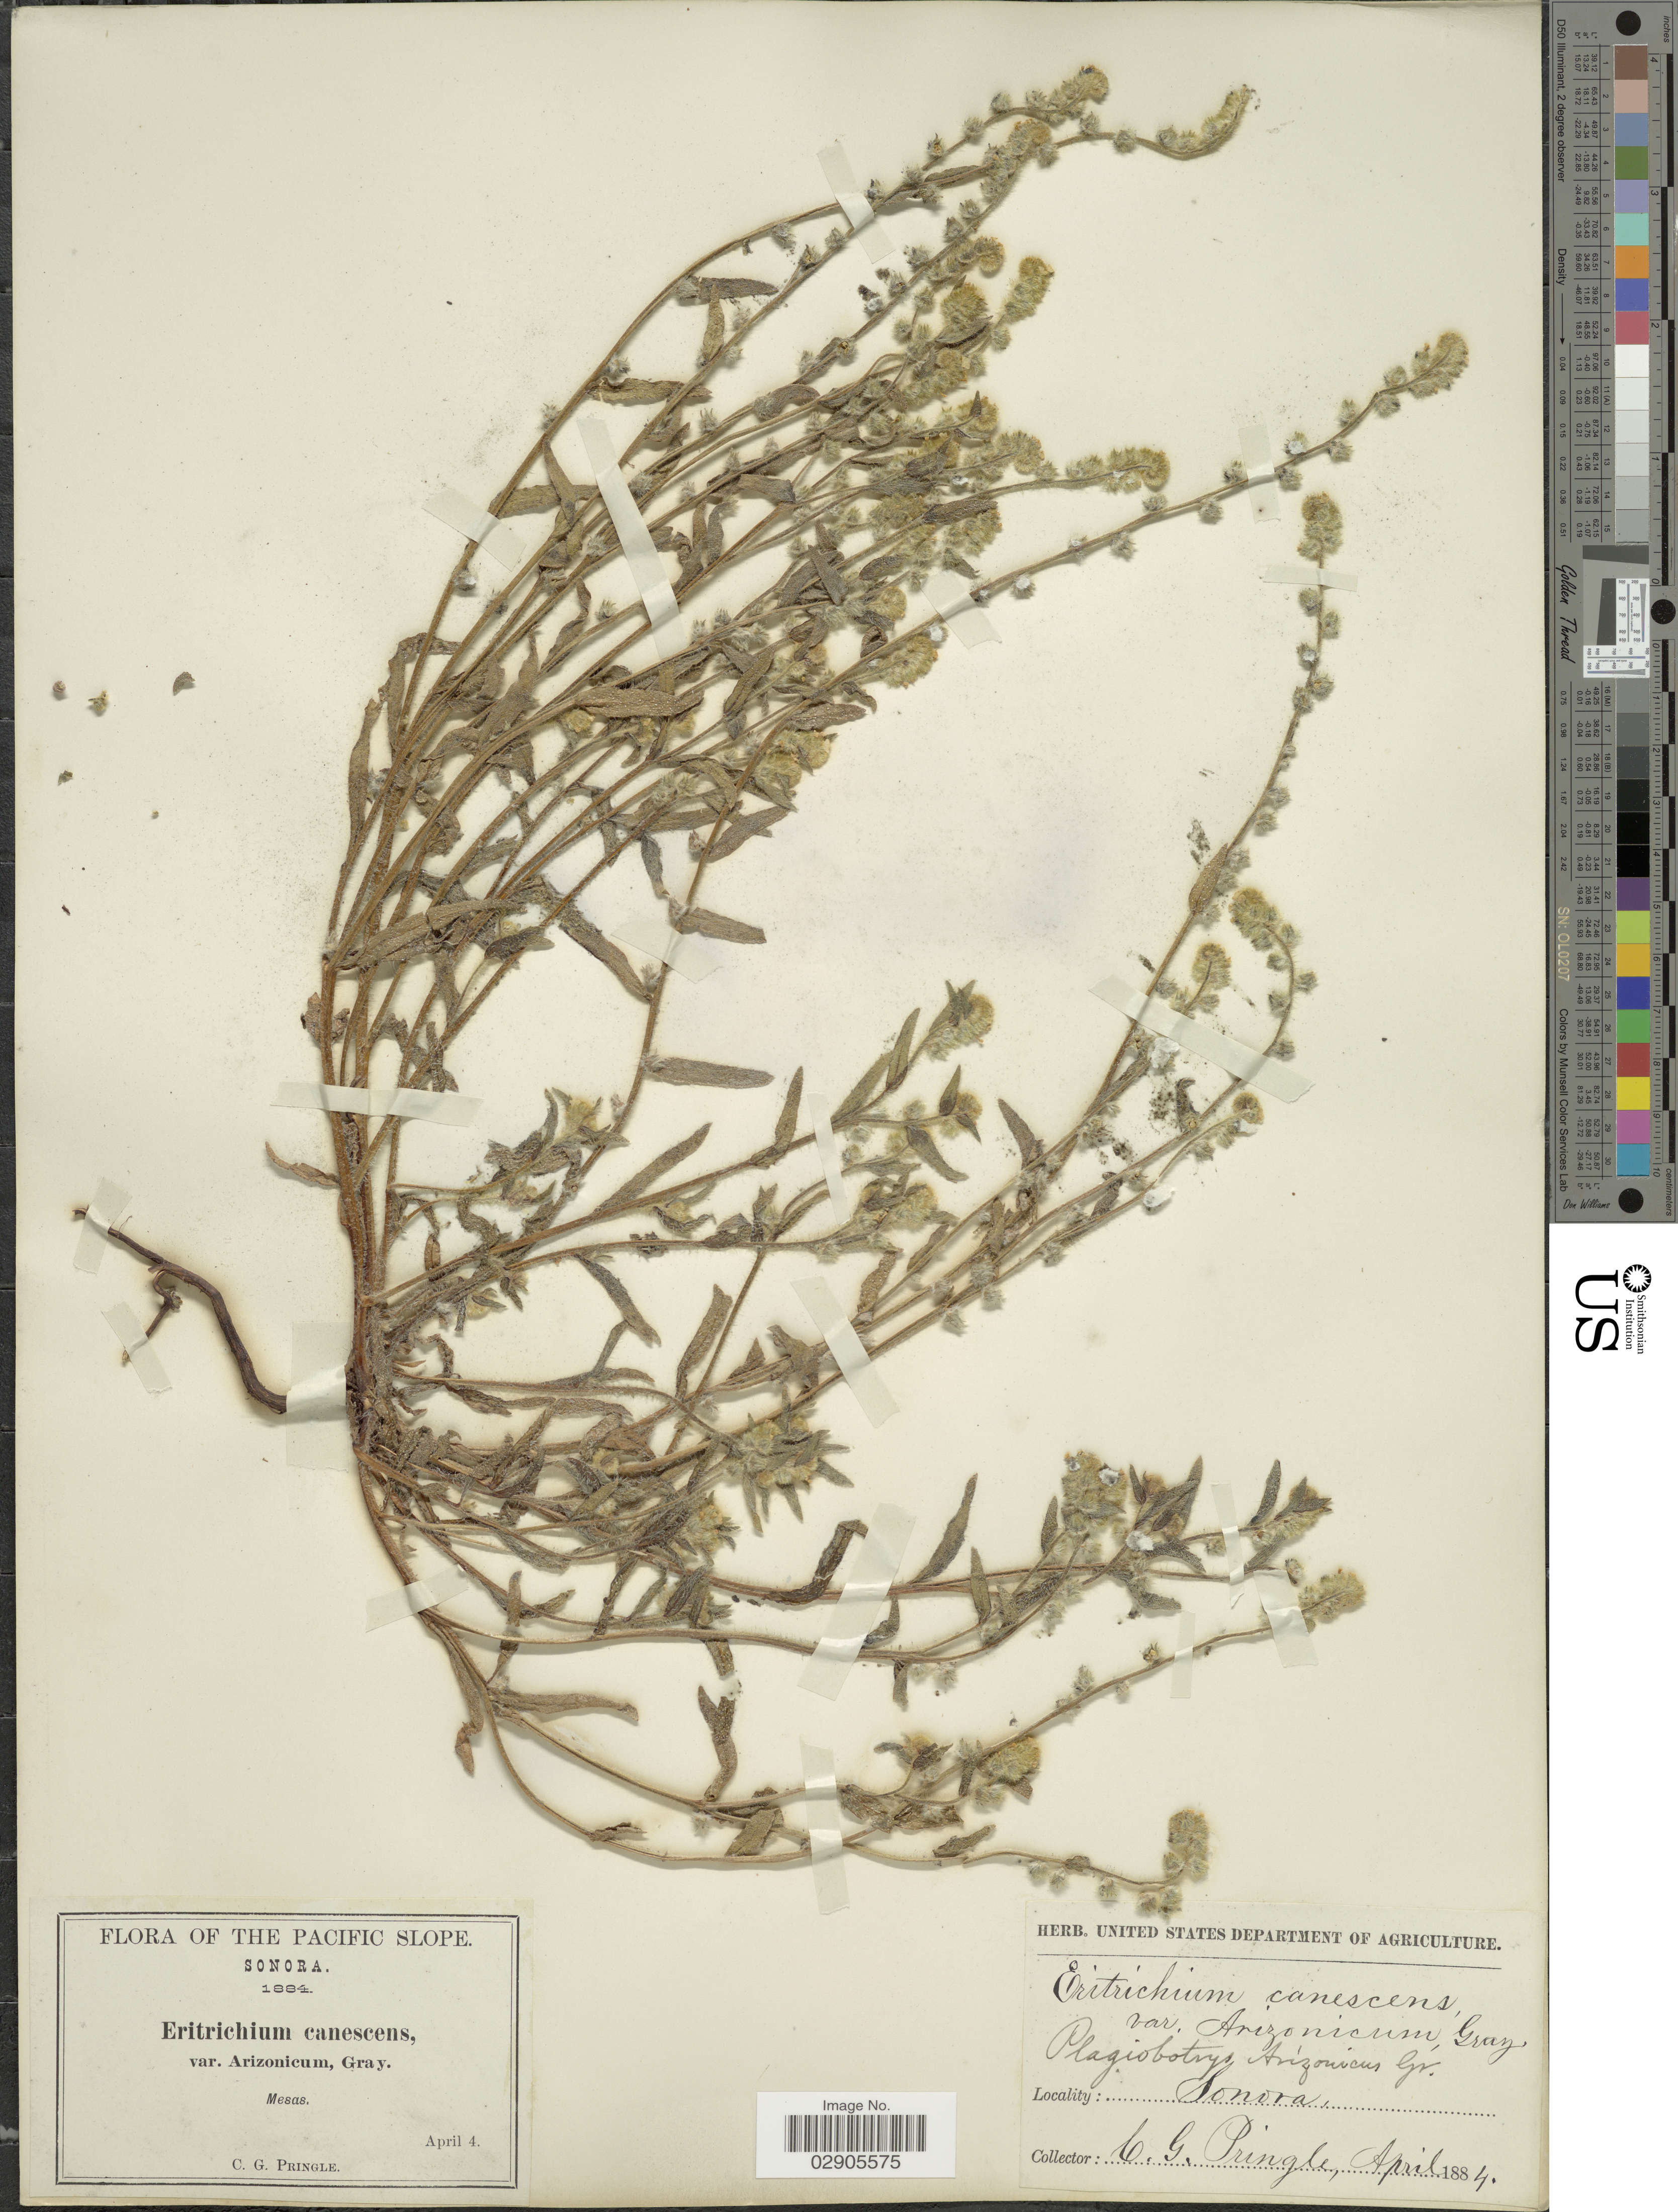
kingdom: Plantae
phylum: Tracheophyta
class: Magnoliopsida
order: Boraginales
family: Boraginaceae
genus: Plagiobothrys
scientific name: Plagiobothrys arizonicus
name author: (A. Gray) Greene ex A. Gray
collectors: C. G. Pringle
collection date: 1884-04-04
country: Mexico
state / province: Sonora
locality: The Pacific Slope. Sonora. Mesas.